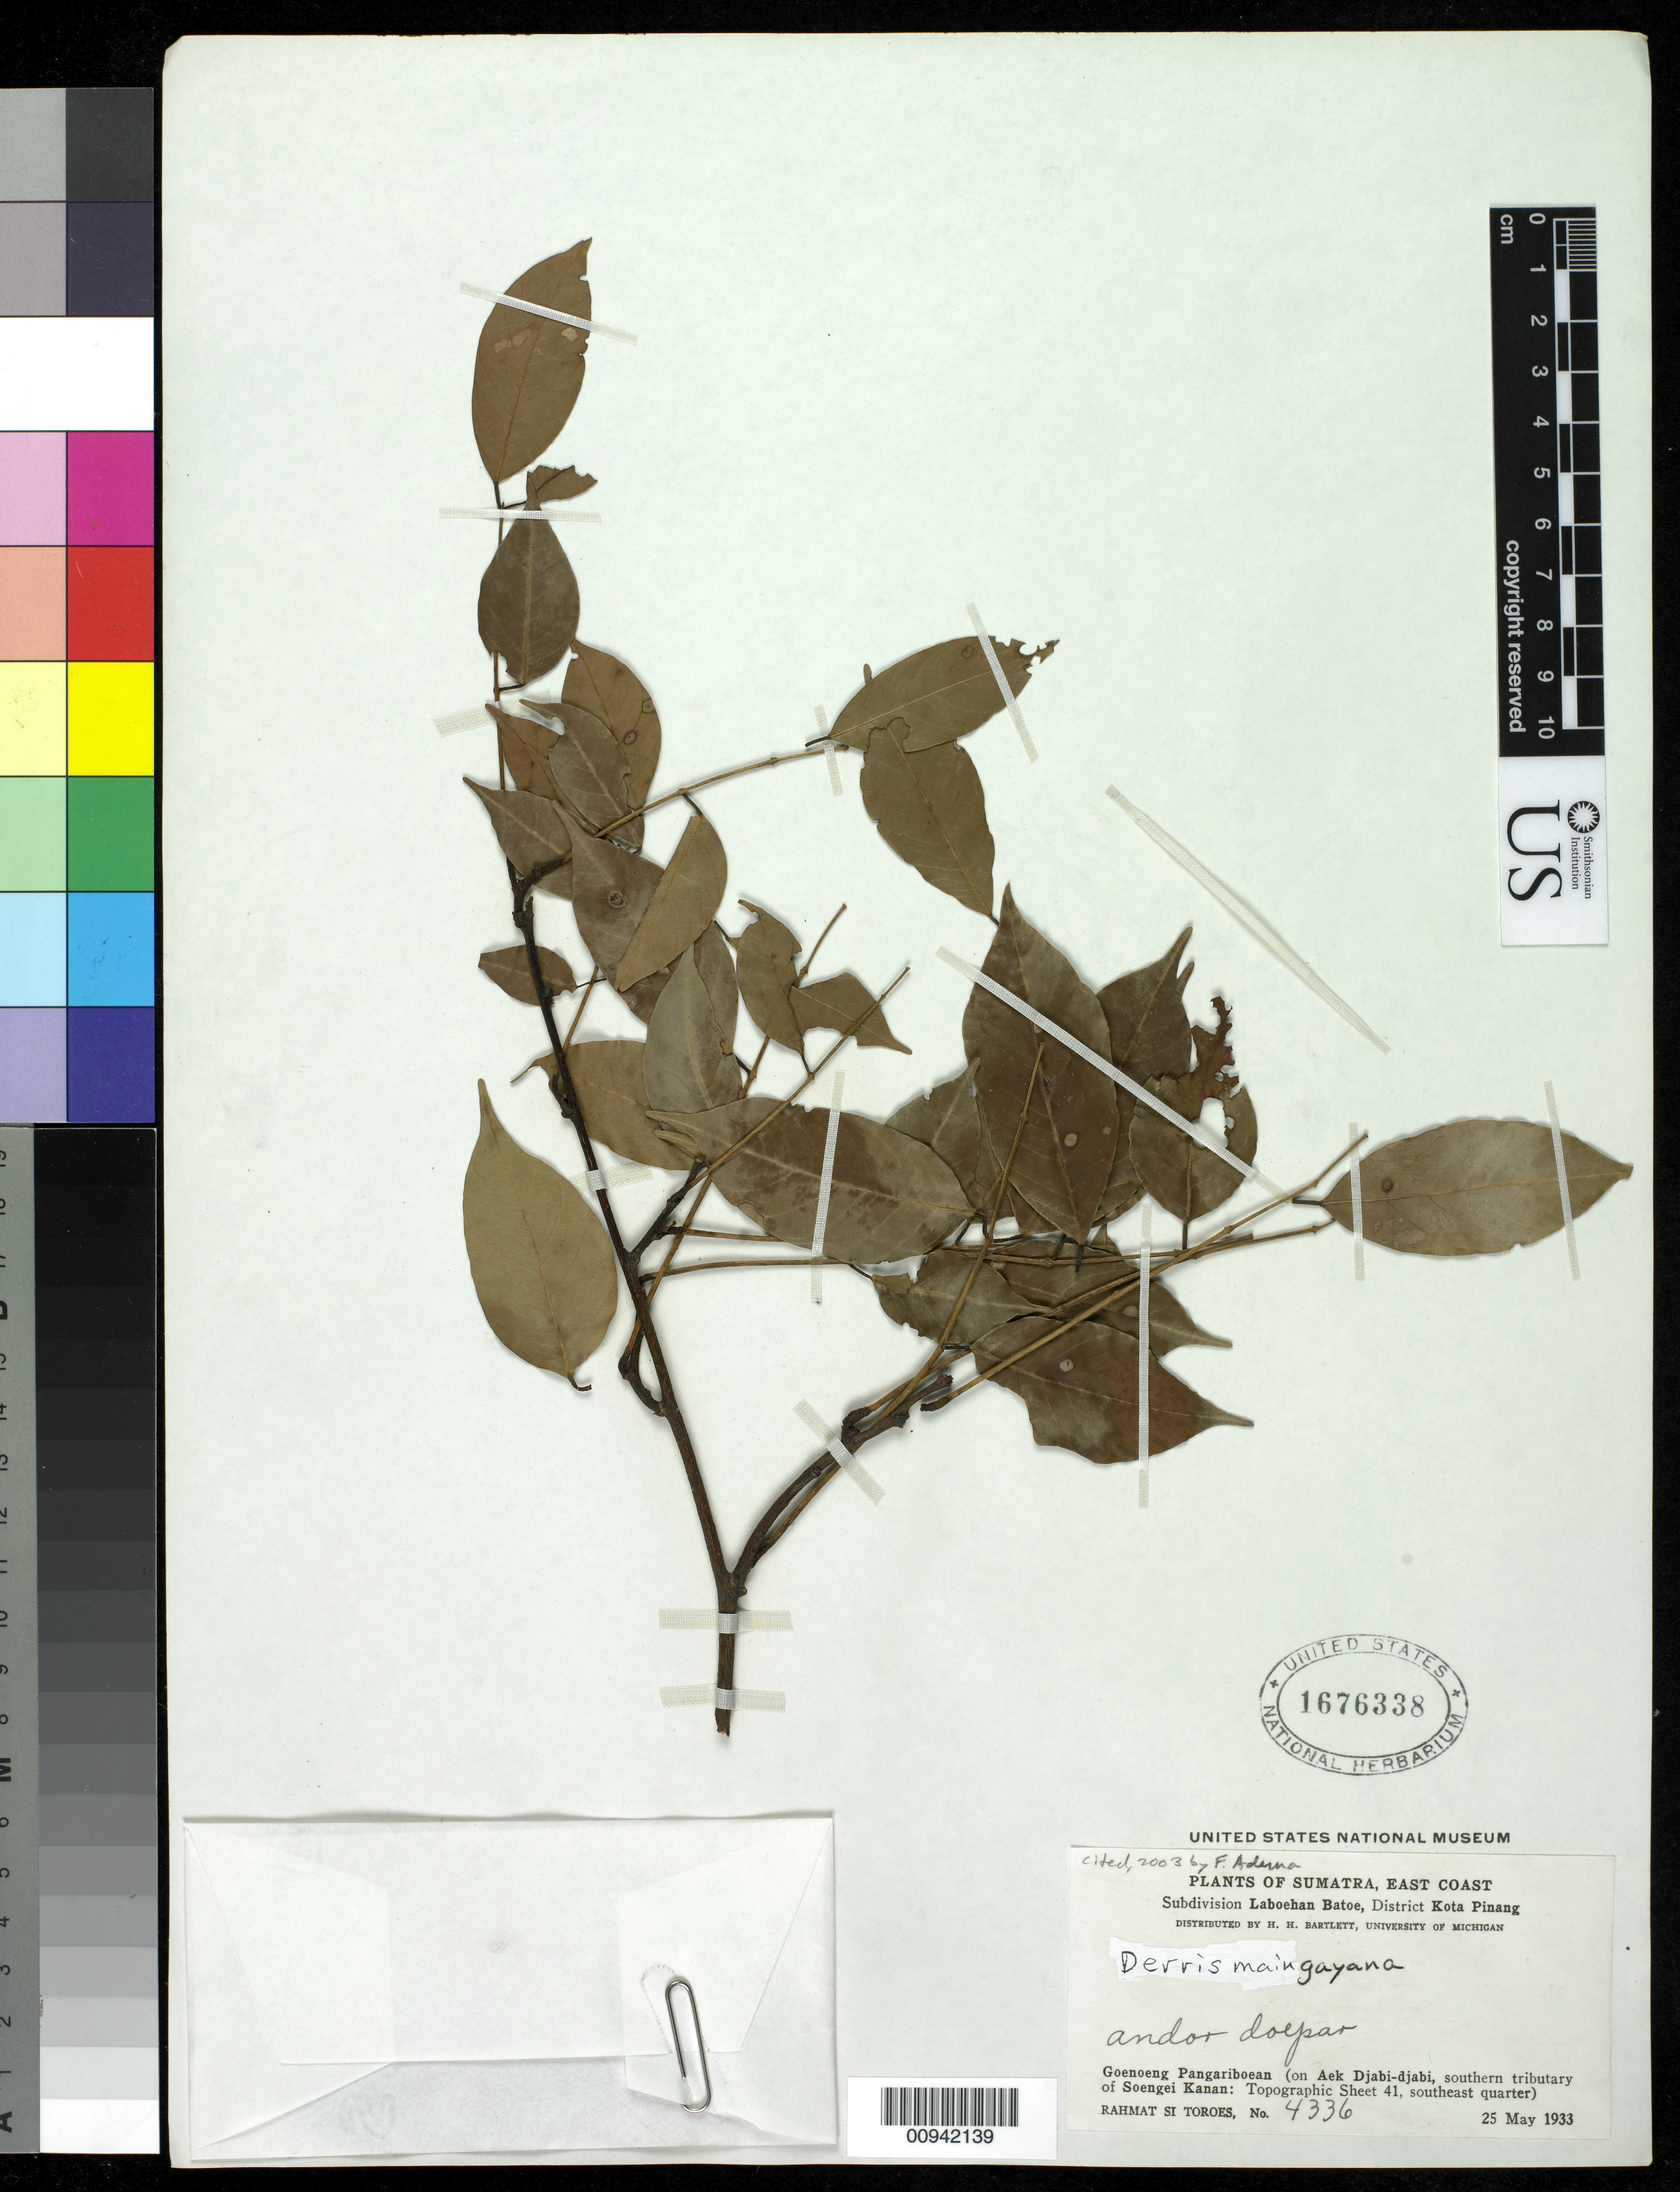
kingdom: Plantae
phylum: Tracheophyta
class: Magnoliopsida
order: Fabales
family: Fabaceae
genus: Derris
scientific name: Derris maingayana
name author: Baker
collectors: Rahmat Si Boeea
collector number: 4336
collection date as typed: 25 May 1933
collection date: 1933-05-25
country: Indonesia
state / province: Sumatra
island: Sumatra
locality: east coast, subdivision Laboehan Batoe, district Kota Pinang, Goenoeng Pangariboean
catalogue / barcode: US 1676338